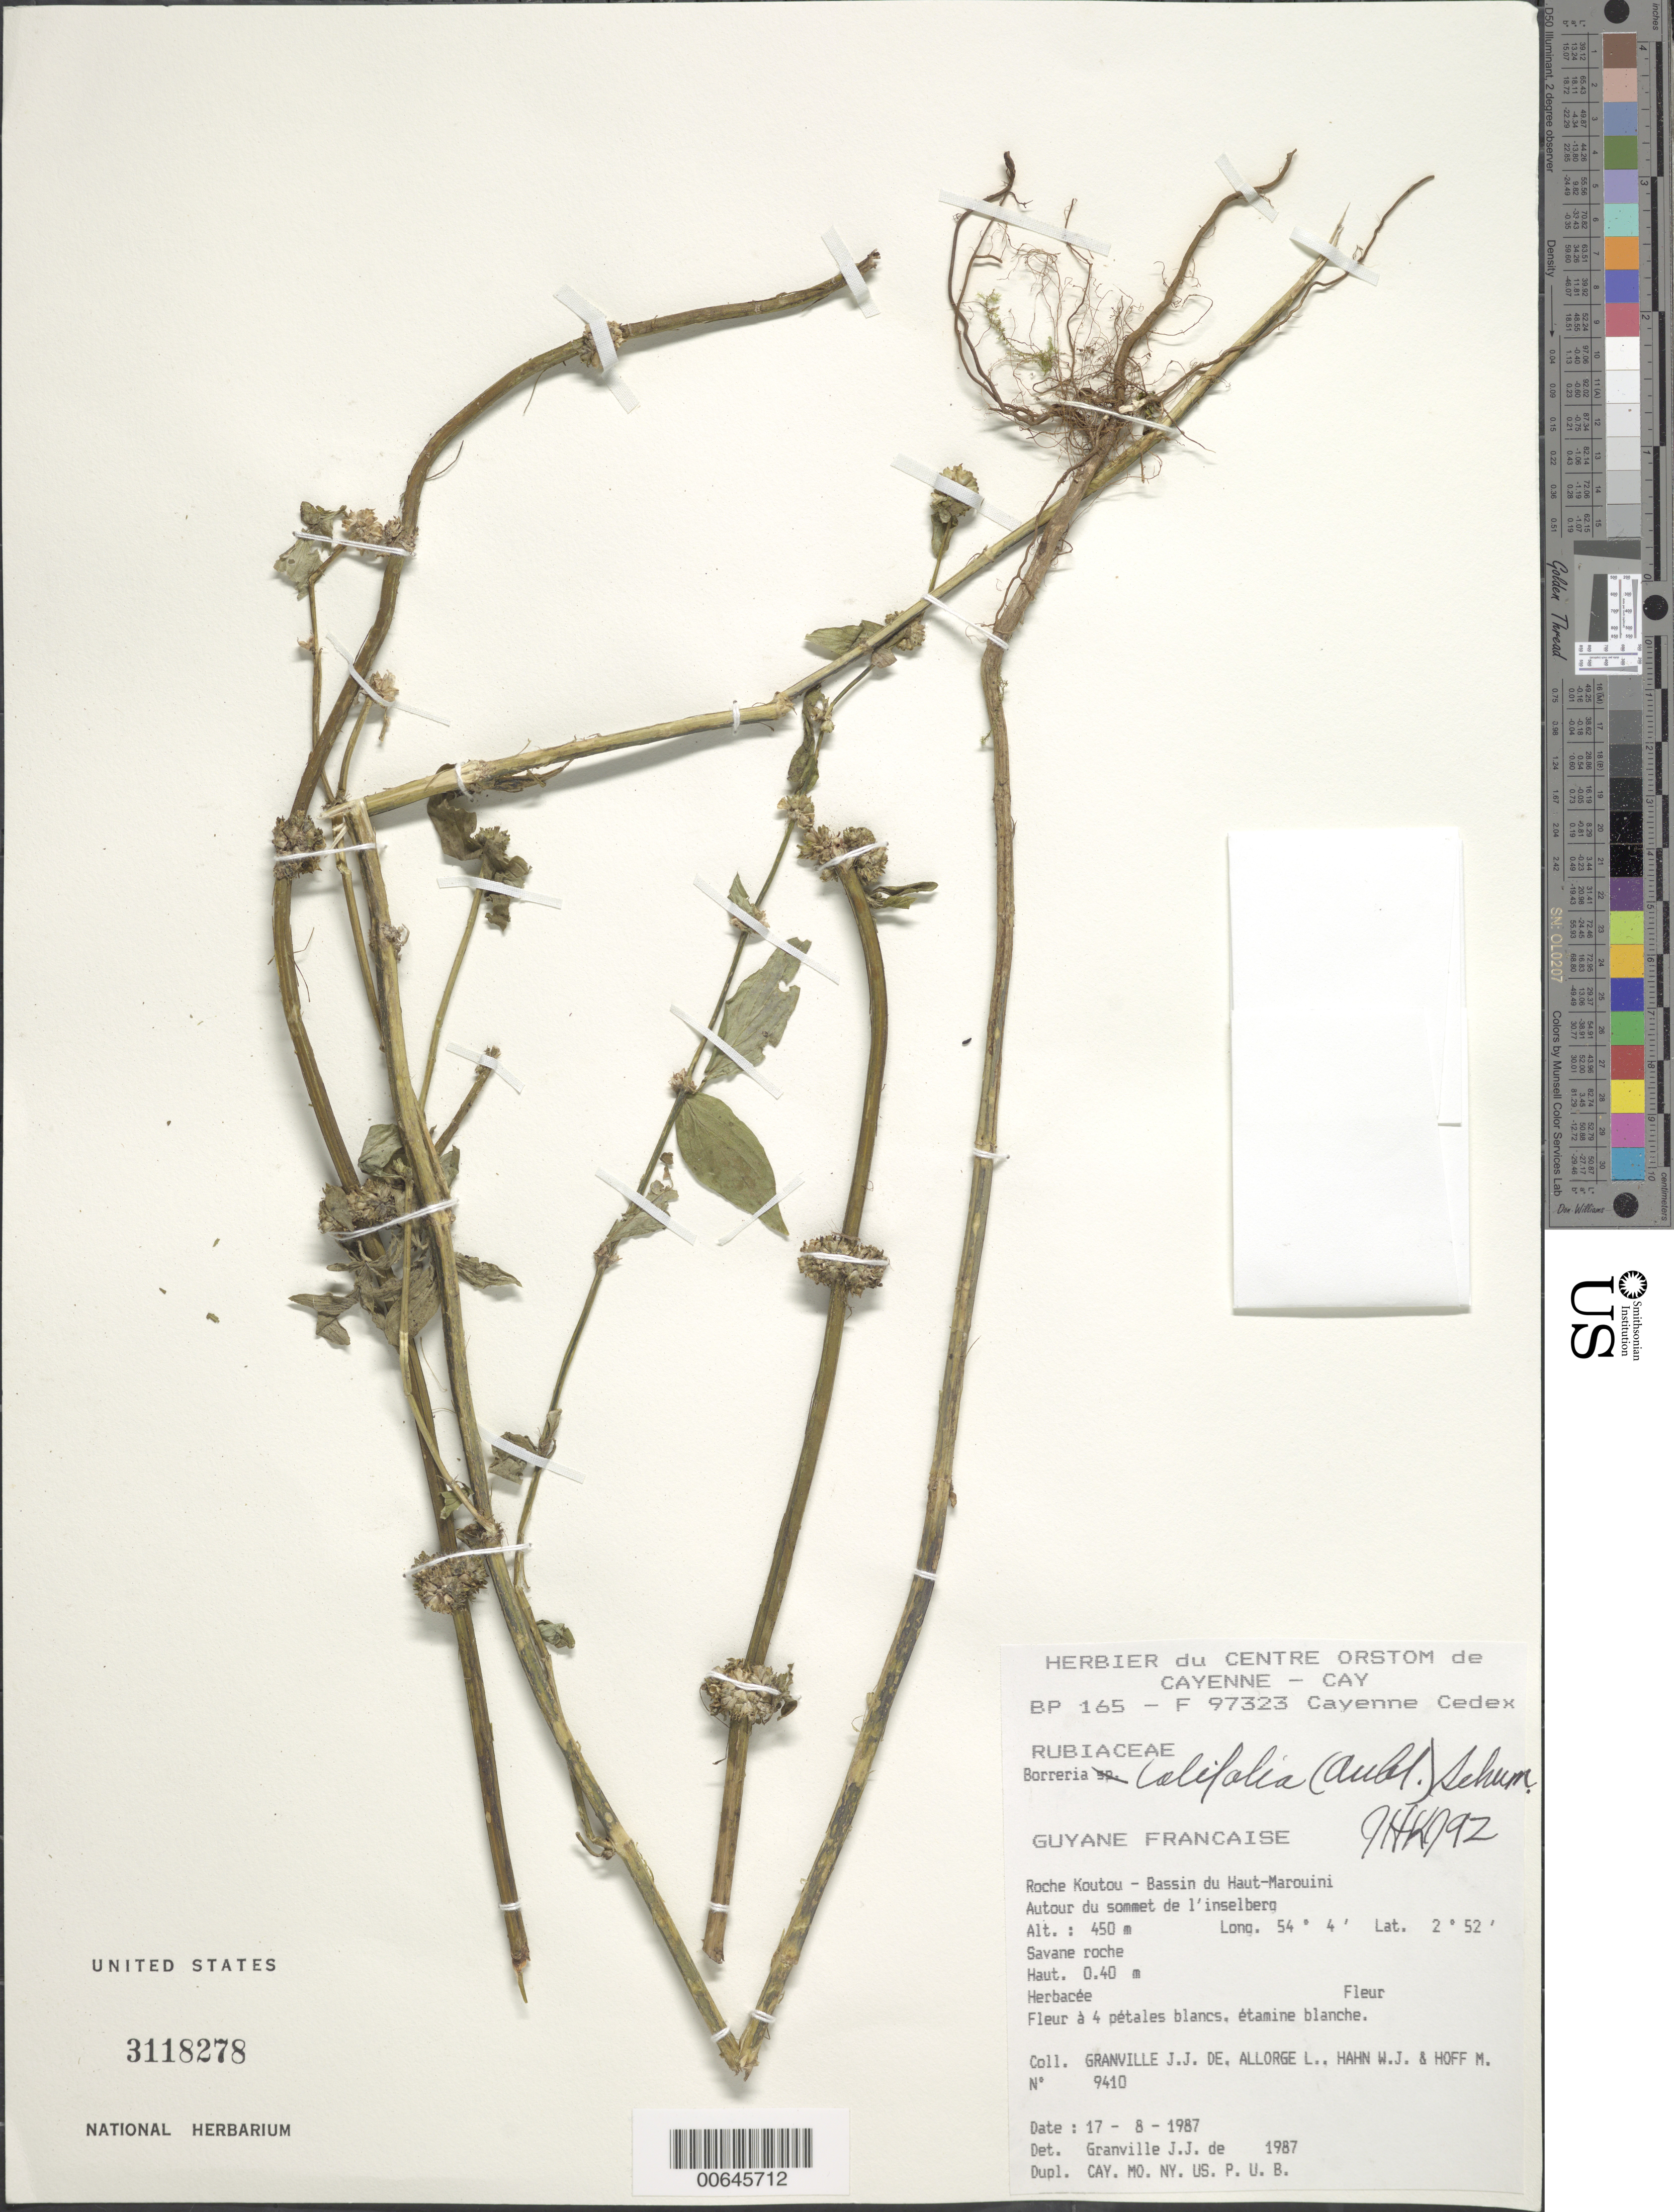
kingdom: Plantae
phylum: Tracheophyta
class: Magnoliopsida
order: Gentianales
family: Rubiaceae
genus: Borreria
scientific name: Borreria latifolia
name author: (Aubl.) K. Schum.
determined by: Kirkbride, J. H.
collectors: J.-J. de Granville, L. Allorge, W. J. Hahn & M. Hoff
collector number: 9410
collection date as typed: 17-Aug-87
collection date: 1987-08-17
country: French Guiana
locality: Roche Koutou, Bassin du Haut-Marouini, autour du sommet de l'inselberg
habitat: Savane roche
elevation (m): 450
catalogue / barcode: US 3118278